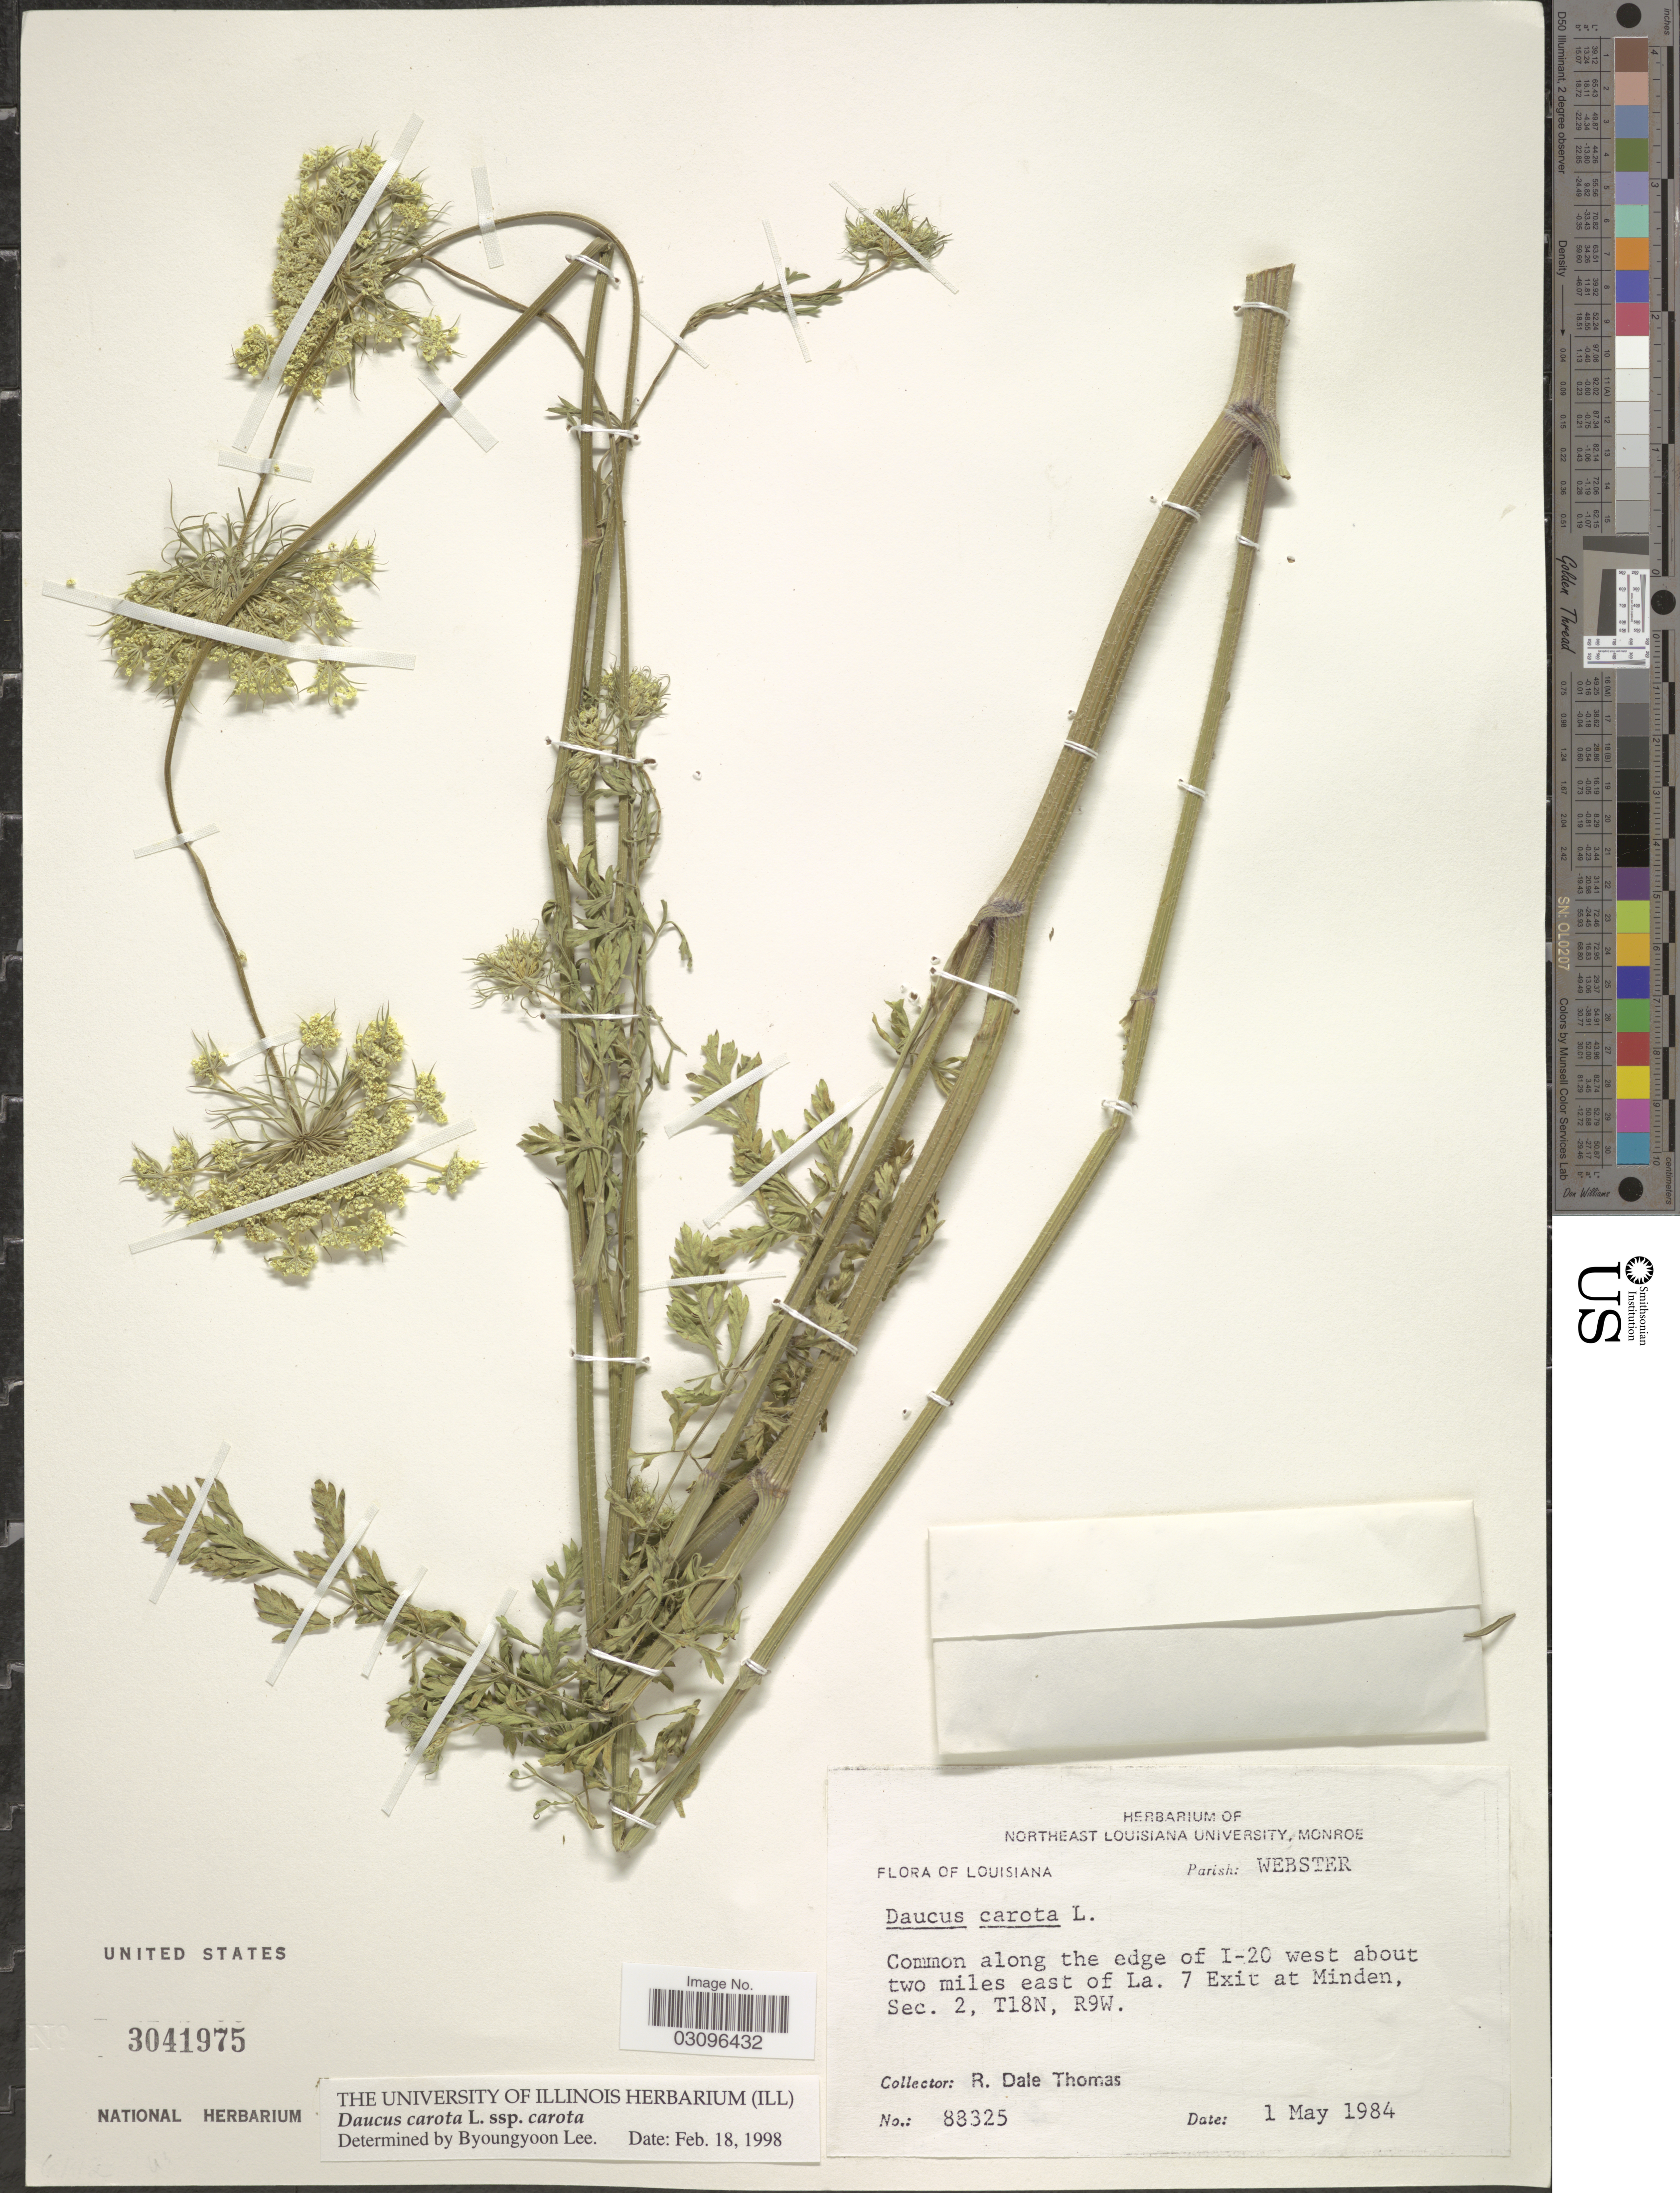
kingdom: Plantae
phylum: Tracheophyta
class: Magnoliopsida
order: Apiales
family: Apiaceae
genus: Daucus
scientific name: Daucus carota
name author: L.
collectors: R. Thomas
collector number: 88325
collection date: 1984-05-01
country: United States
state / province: Louisiana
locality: Parish: Webster. Common along the edge of I-20 west about two miles east of La. 7 Exit at Minden, Sec. 2, T18N, R9W.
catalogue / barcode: US 3041975